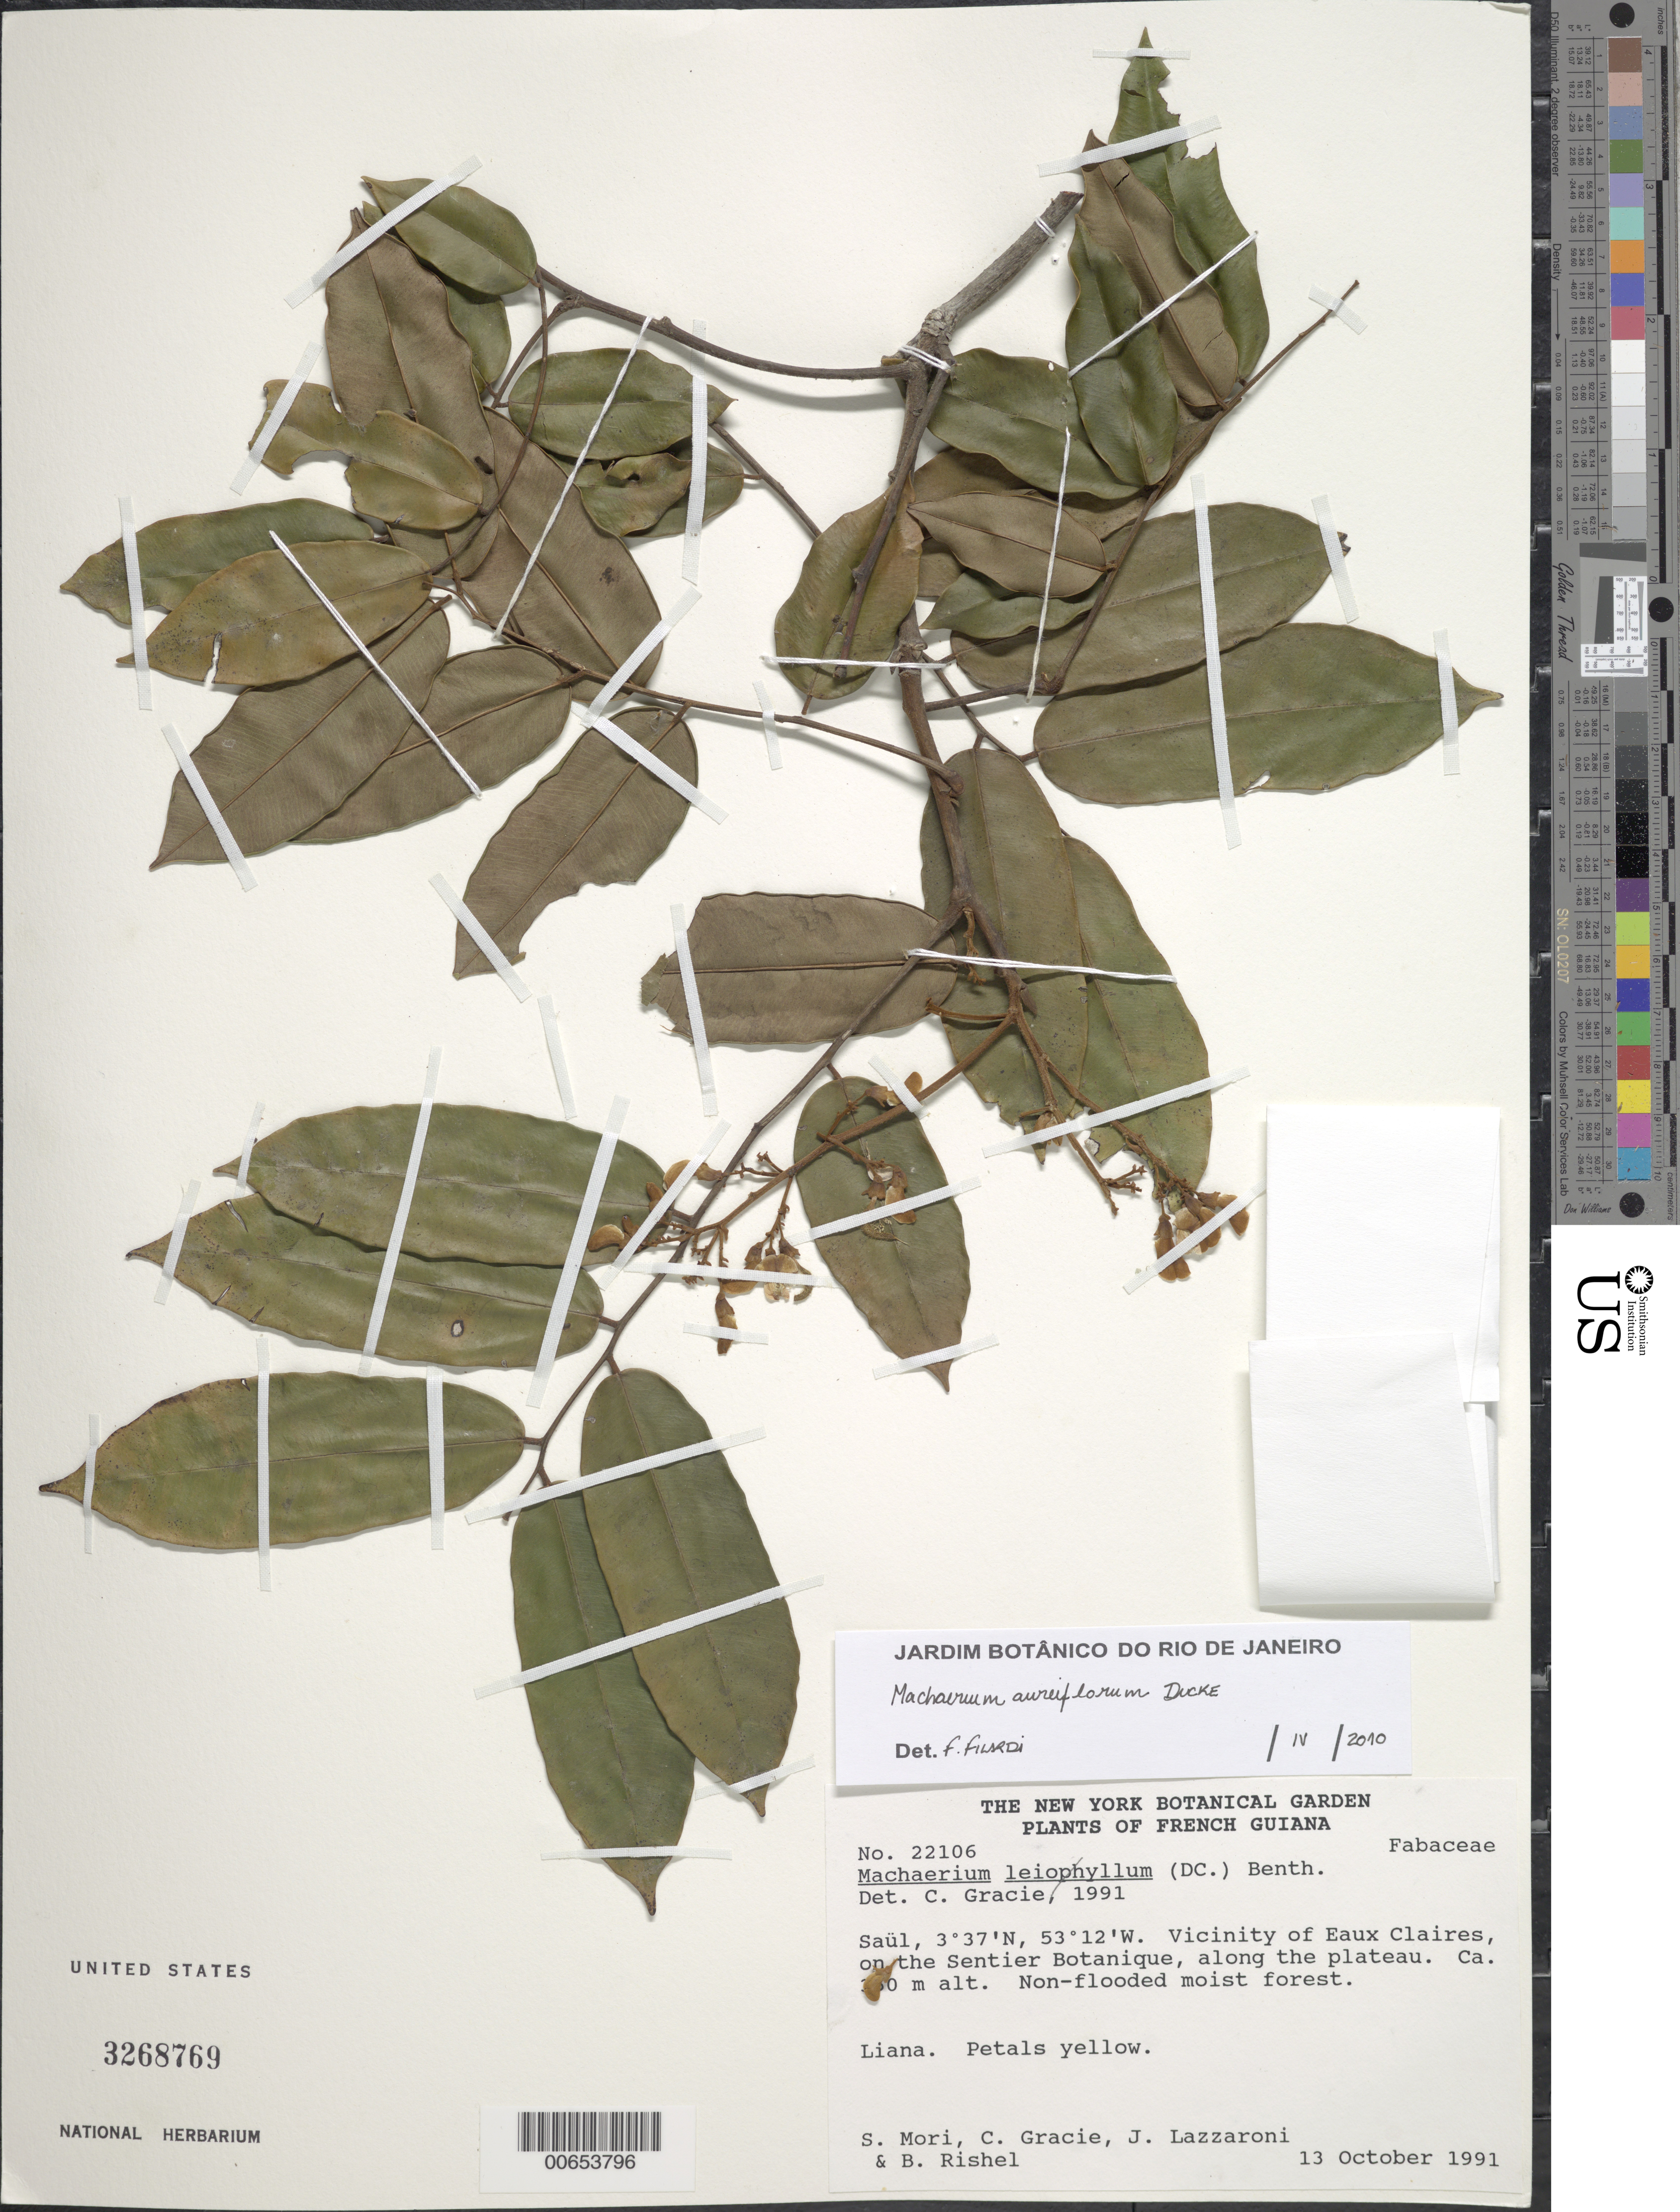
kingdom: Plantae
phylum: Tracheophyta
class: Magnoliopsida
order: Fabales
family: Fabaceae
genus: Machaerium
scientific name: Machaerium aureiflorum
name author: Ducke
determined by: Ranzato Filardi, F. L., (JBRJ)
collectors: S. Mori, C. A. Gracie, J. Lazzaroni, B. Rishel, D. Russell & F. Wright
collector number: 22106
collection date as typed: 13-Oct-91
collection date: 1991-10-13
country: French Guiana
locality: Saül, vicinity of Eaux Claires on the Sentier Botanique along the plateau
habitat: Along plateau, non-flooded moist forest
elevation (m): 350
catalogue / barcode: US 3268769